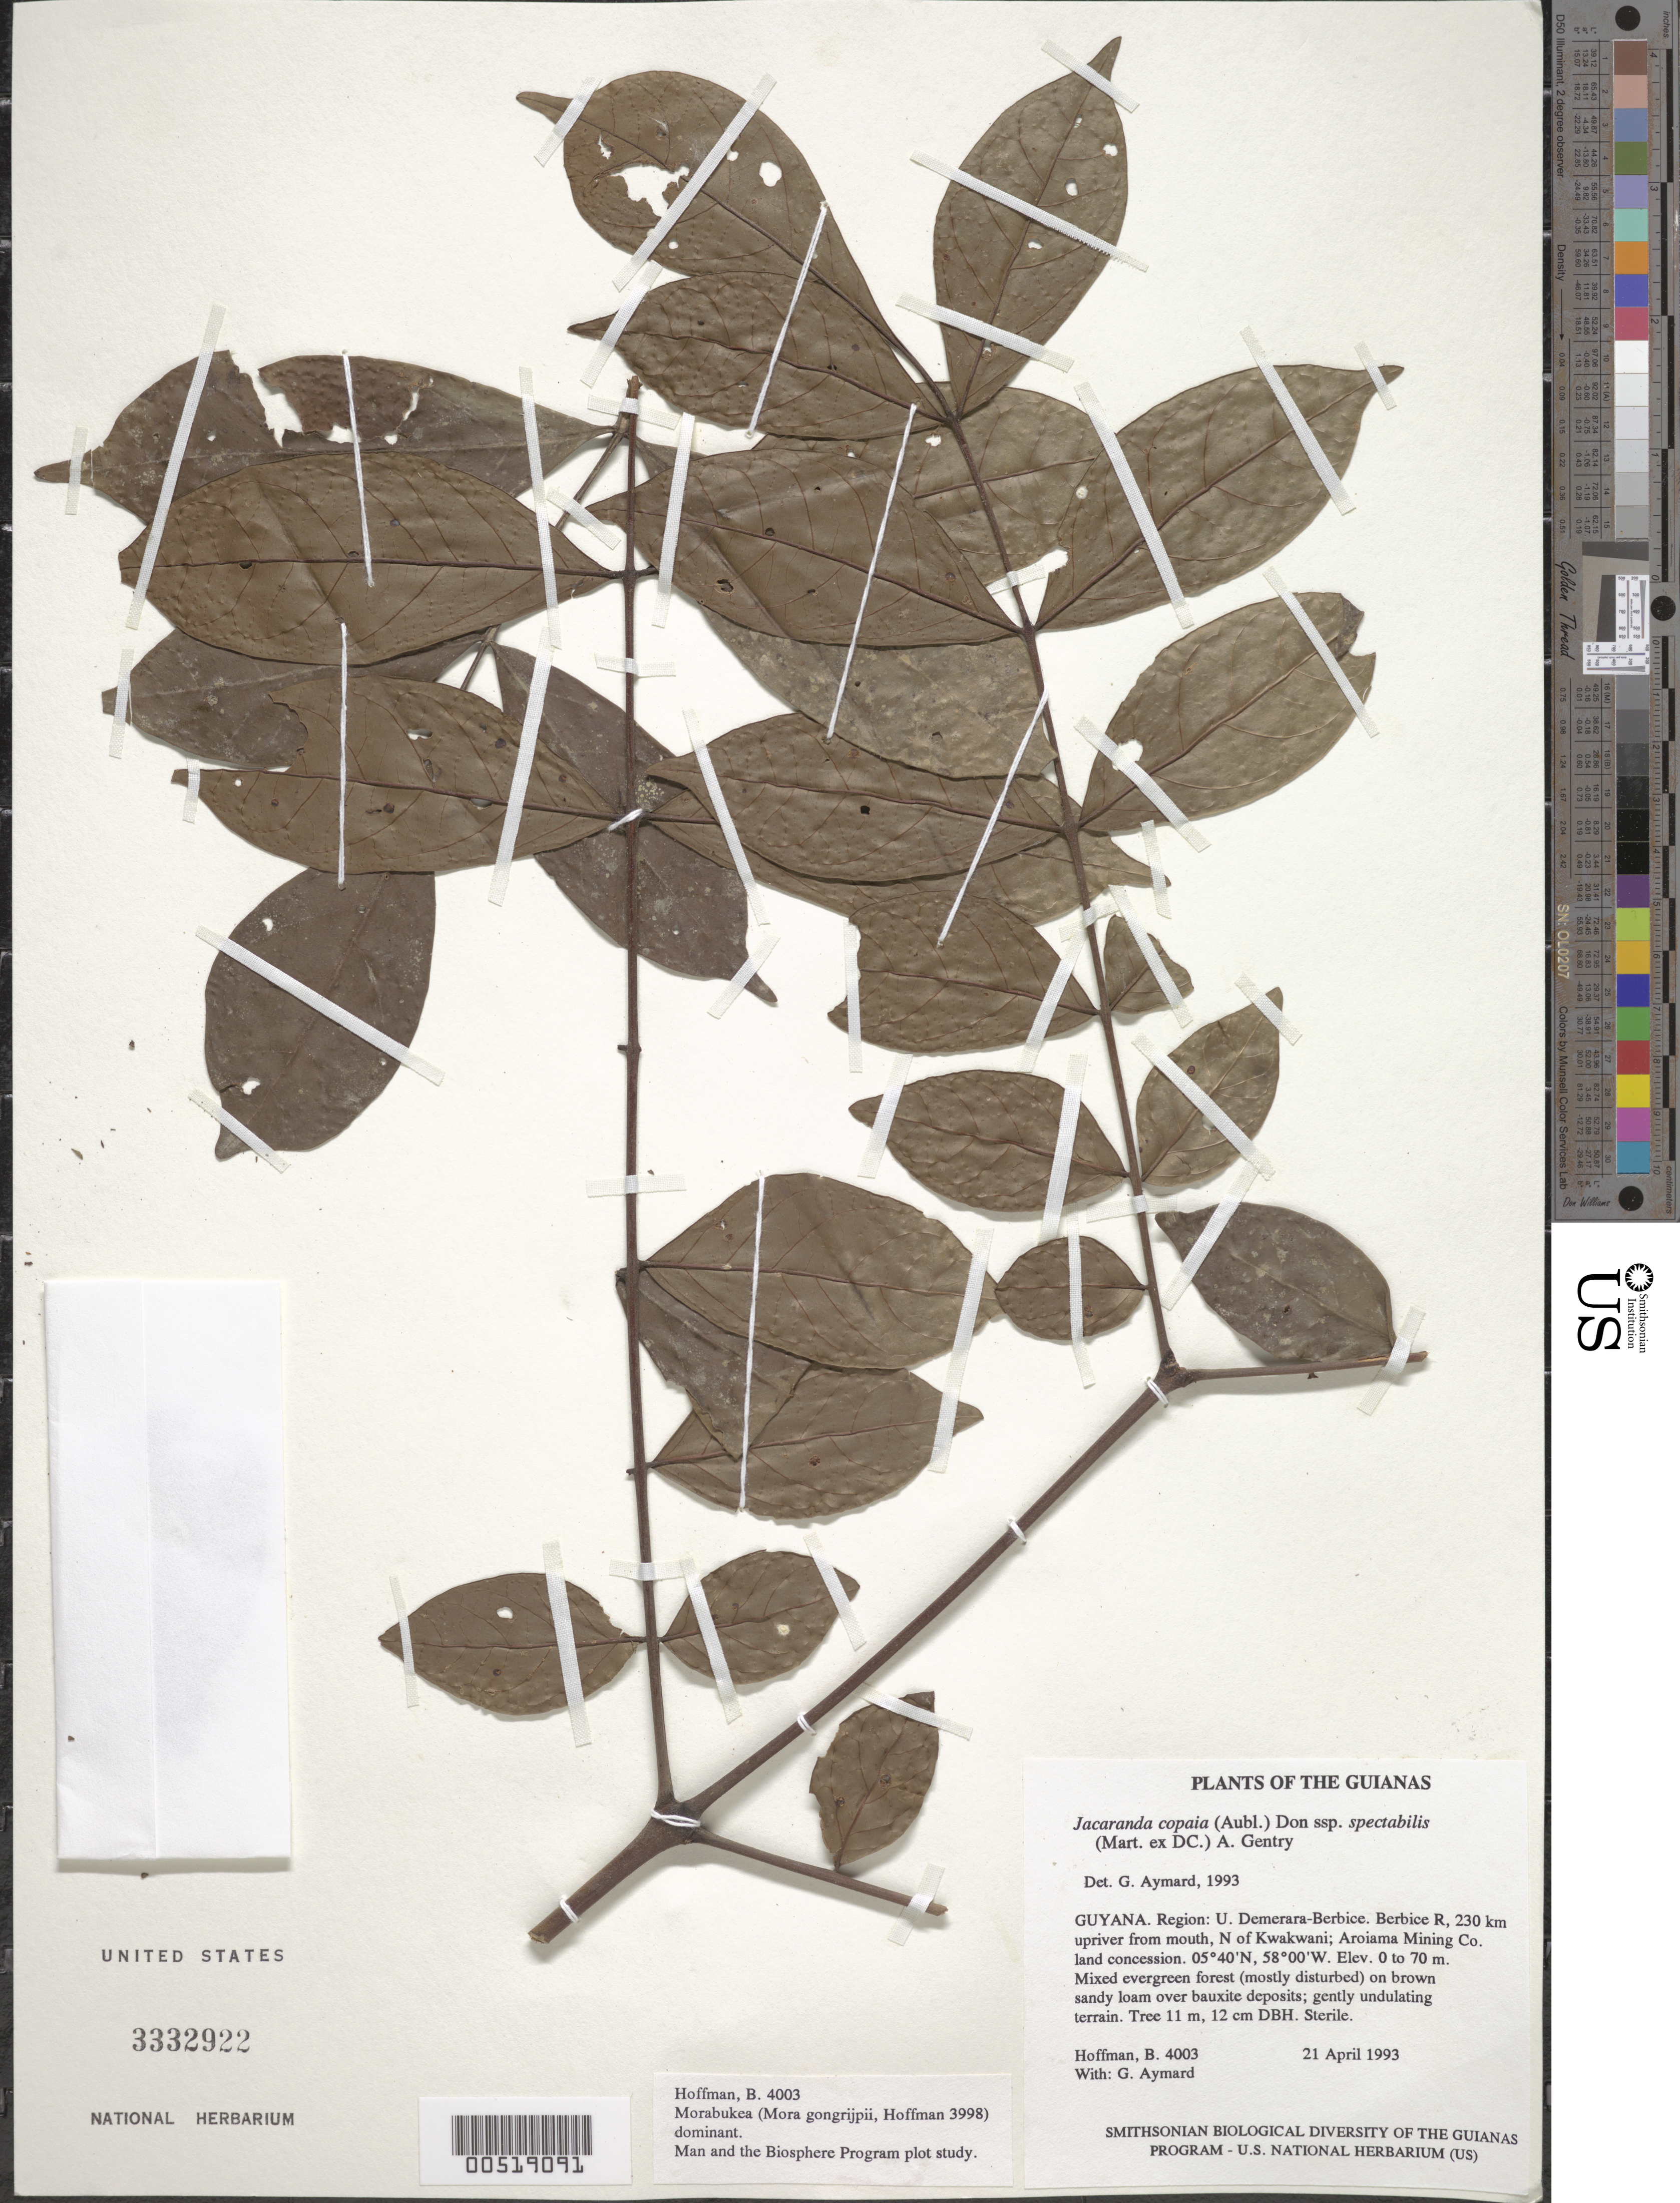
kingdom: Plantae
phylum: Tracheophyta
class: Magnoliopsida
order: Lamiales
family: Bignoniaceae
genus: Jacaranda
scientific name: Jacaranda copaia subsp. spectabilis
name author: (Mart. ex DC.) A.H. Gentry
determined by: Aymard C., G. A., (PORT), Univ. Nac. Exp. de los Llanos Ezequiel Zamora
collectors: B. Hoffman & G. A. Aymard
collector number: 4003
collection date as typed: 21 April 1993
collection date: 1993-04-21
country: Guyana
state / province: U. Demerara-Berbice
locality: Berbice River, 230 km upriver from mouth, N of Kwakwani; Aroiama Mining Co. land concession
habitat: Mixed evergreen forest (mostly disturbed) on brown sandy loam over bauxite deposits; gently undulating terrain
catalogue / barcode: US 3332922